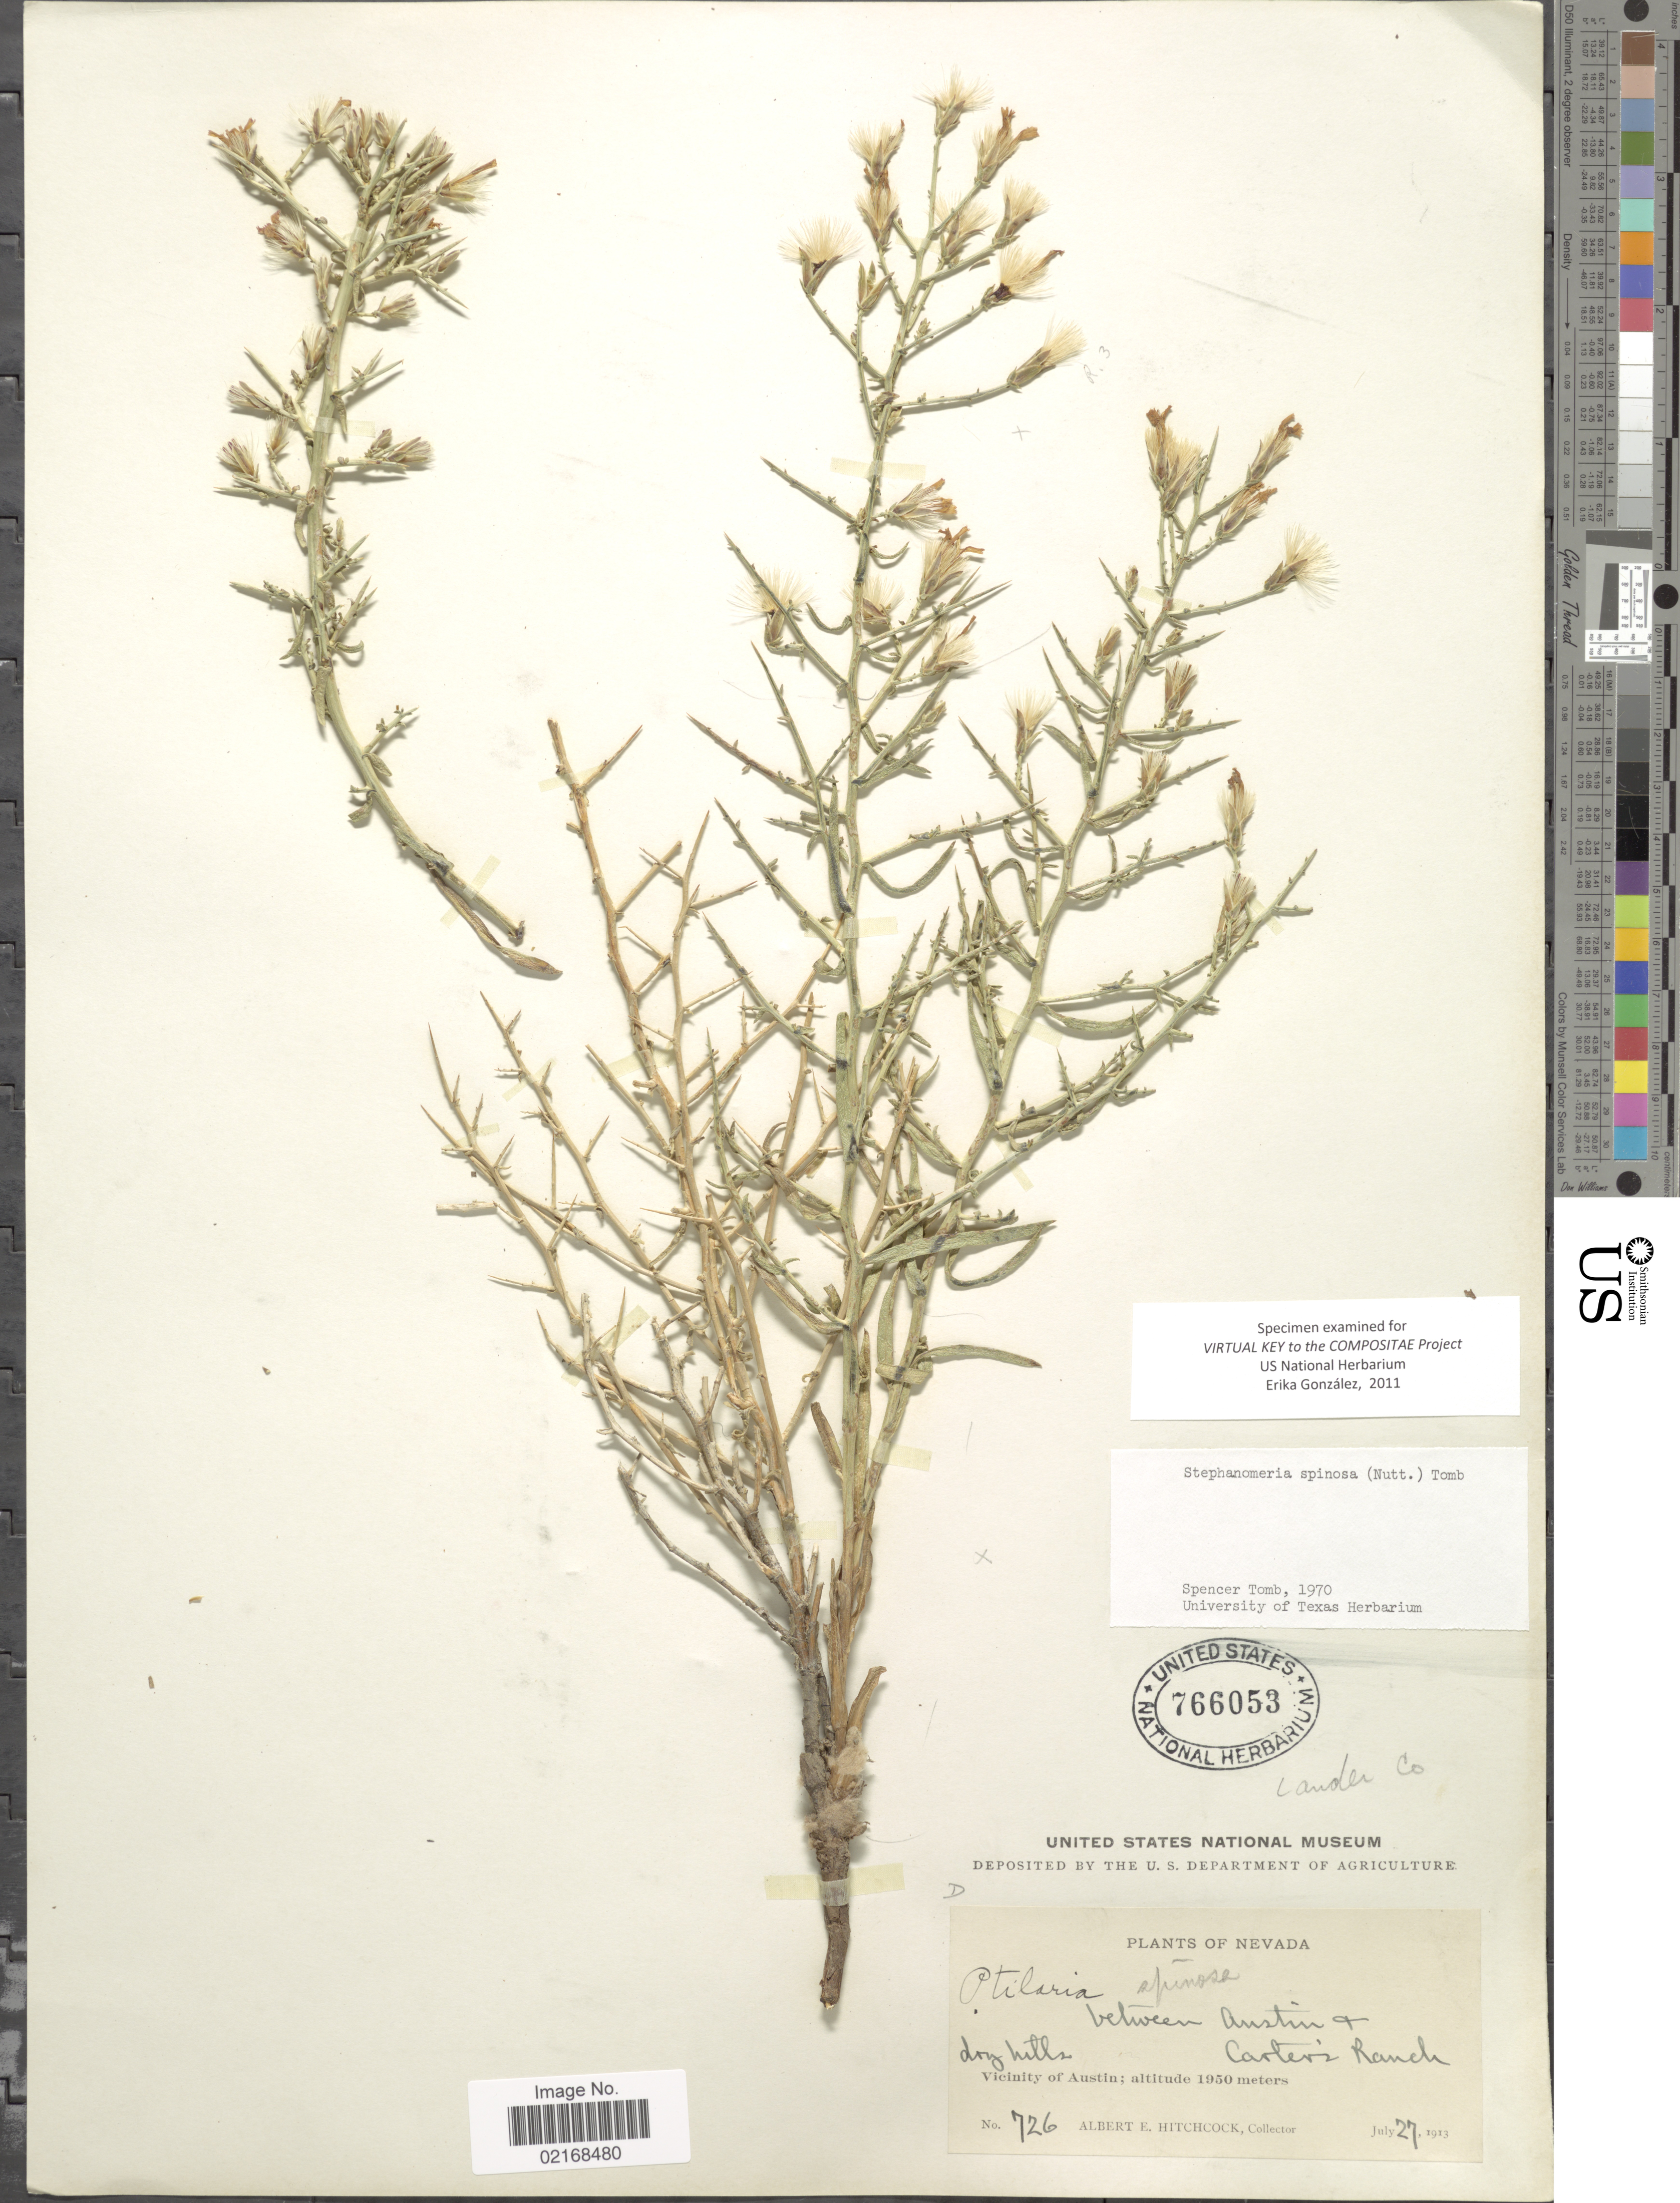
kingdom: Plantae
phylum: Tracheophyta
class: Magnoliopsida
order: Asterales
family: Asteraceae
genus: Pleiacanthus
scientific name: Pleiacanthus spinosus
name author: (Nutt.) Rydb.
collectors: A. Hitchcock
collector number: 726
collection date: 1913-07-27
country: United States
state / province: Nevada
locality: Vicinity of Austin, Between Austin & Carter' s Ranch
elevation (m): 1950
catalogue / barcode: US 766053